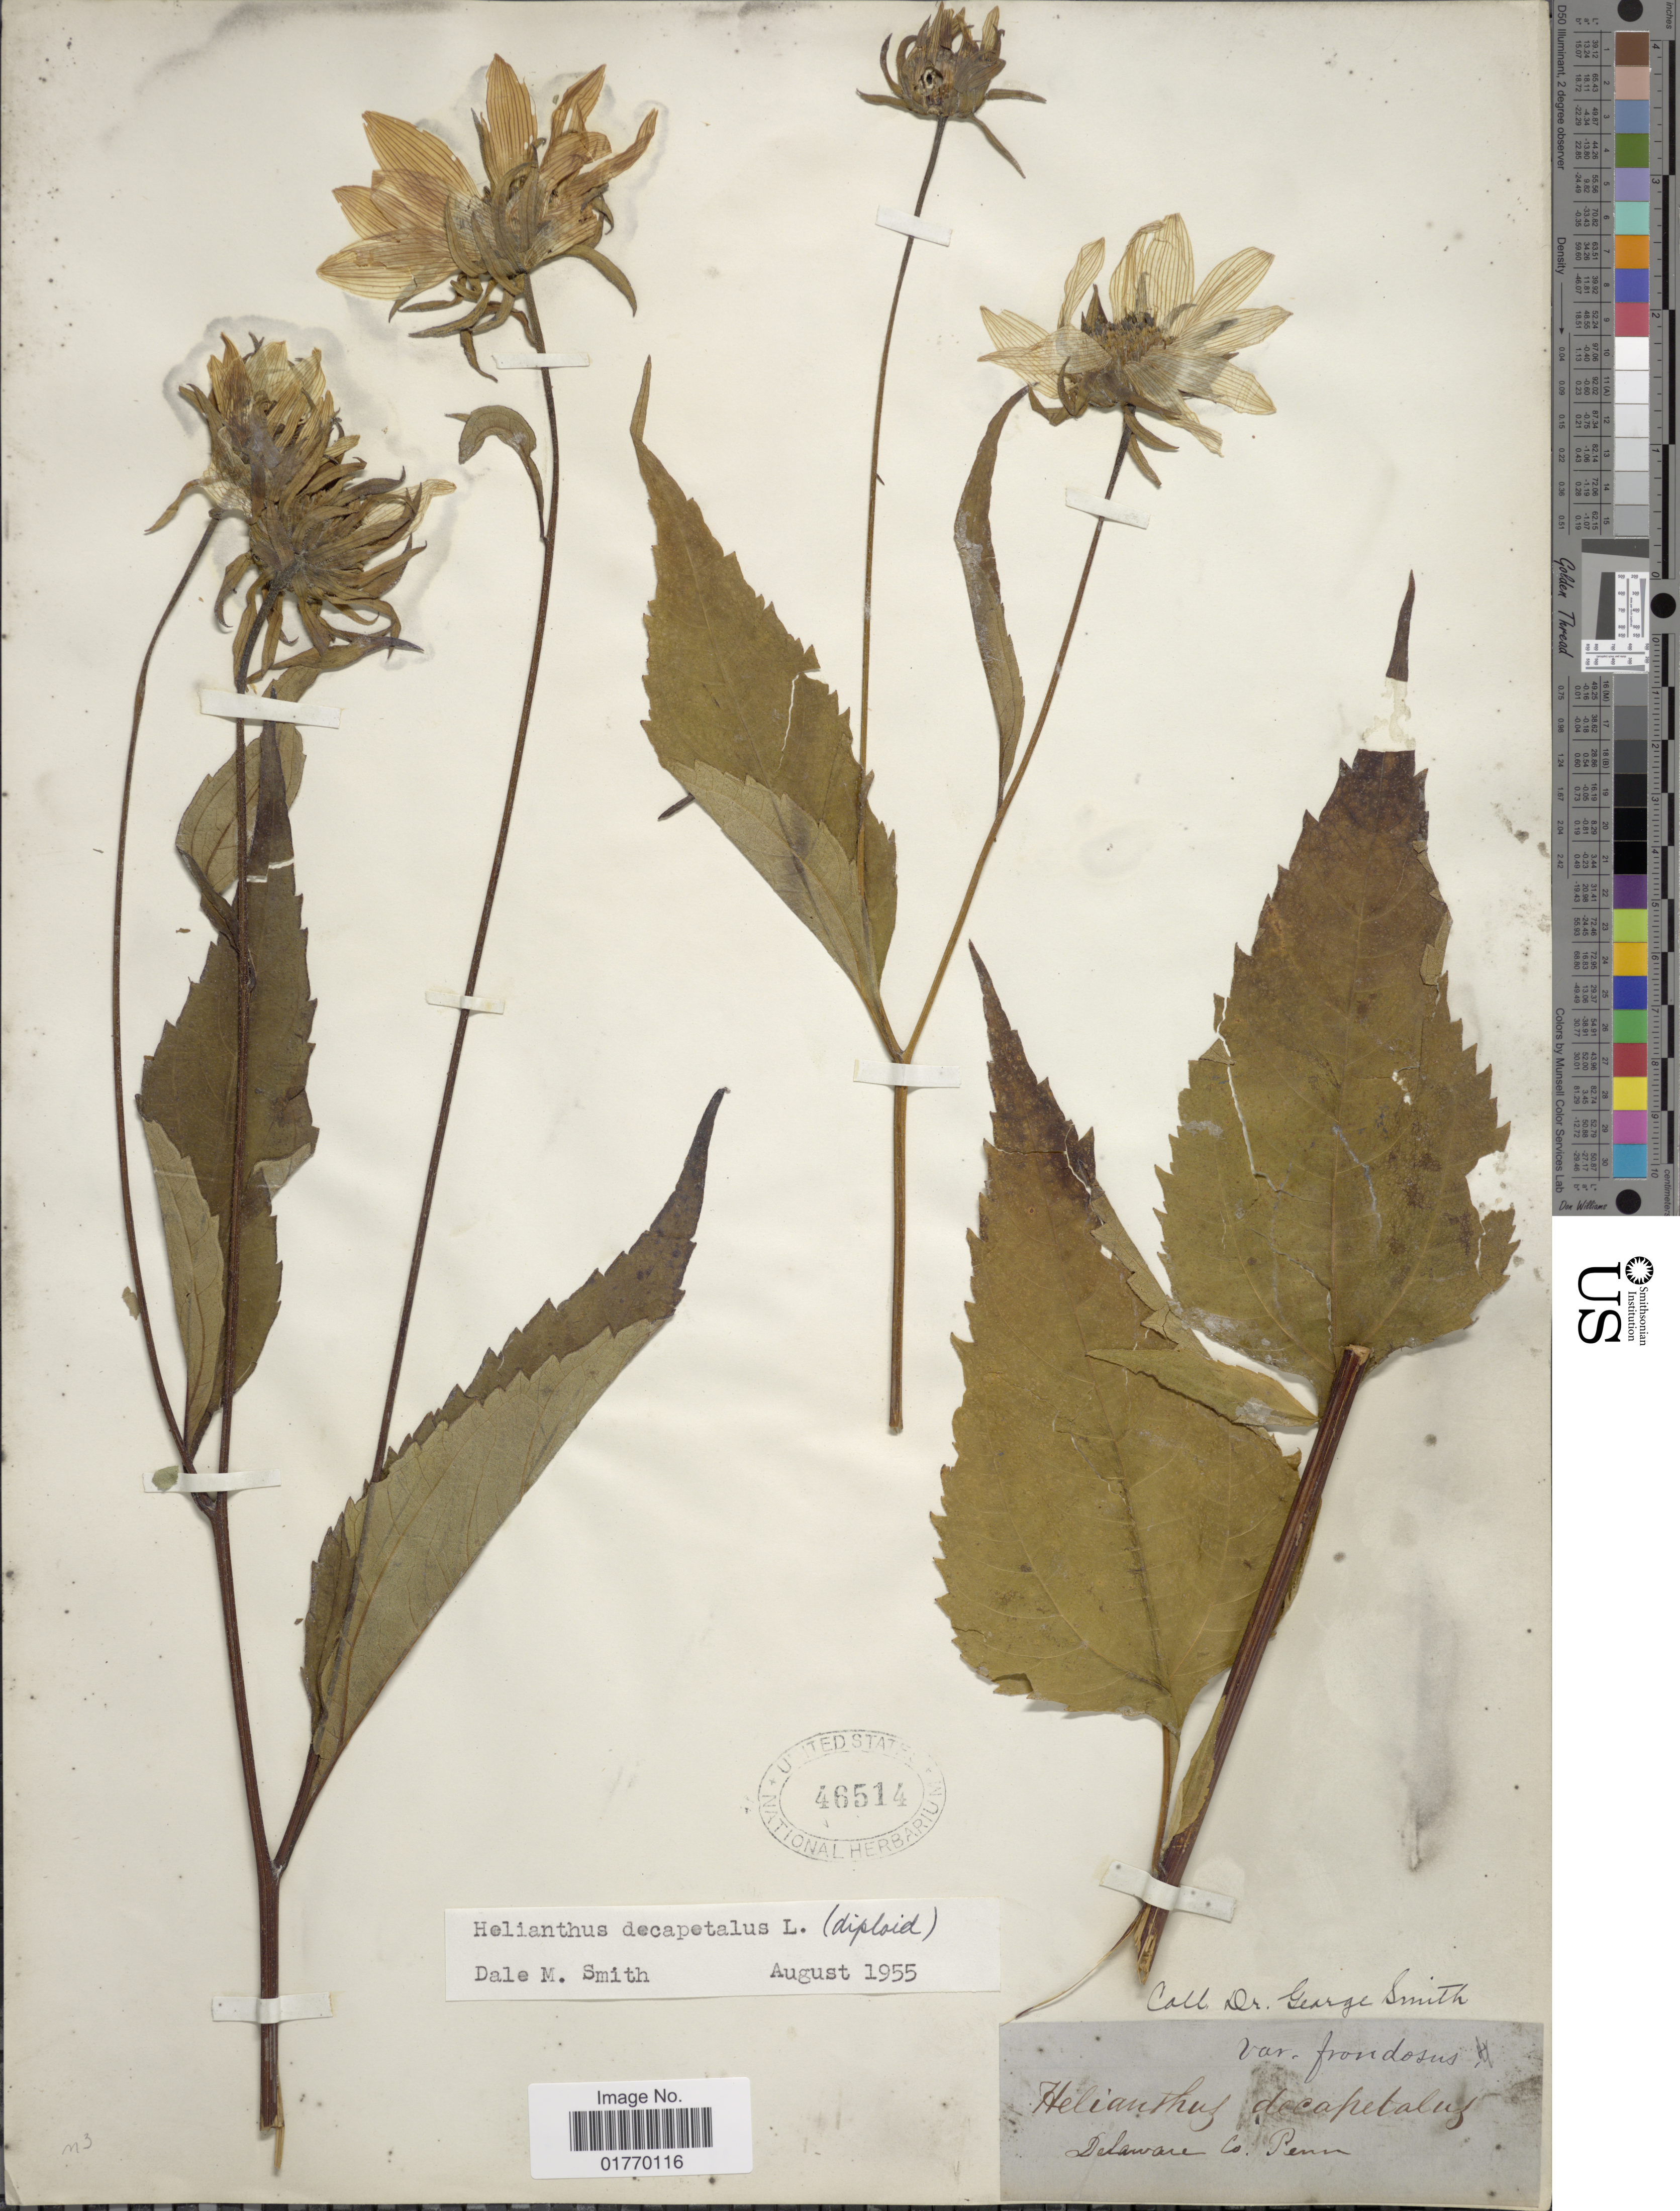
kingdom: Plantae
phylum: Tracheophyta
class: Magnoliopsida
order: Asterales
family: Asteraceae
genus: Helianthus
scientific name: Helianthus decapetalus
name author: L.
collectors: G. Smith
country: United States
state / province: Pennsylvania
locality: Delaware Co.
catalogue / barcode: US 46514